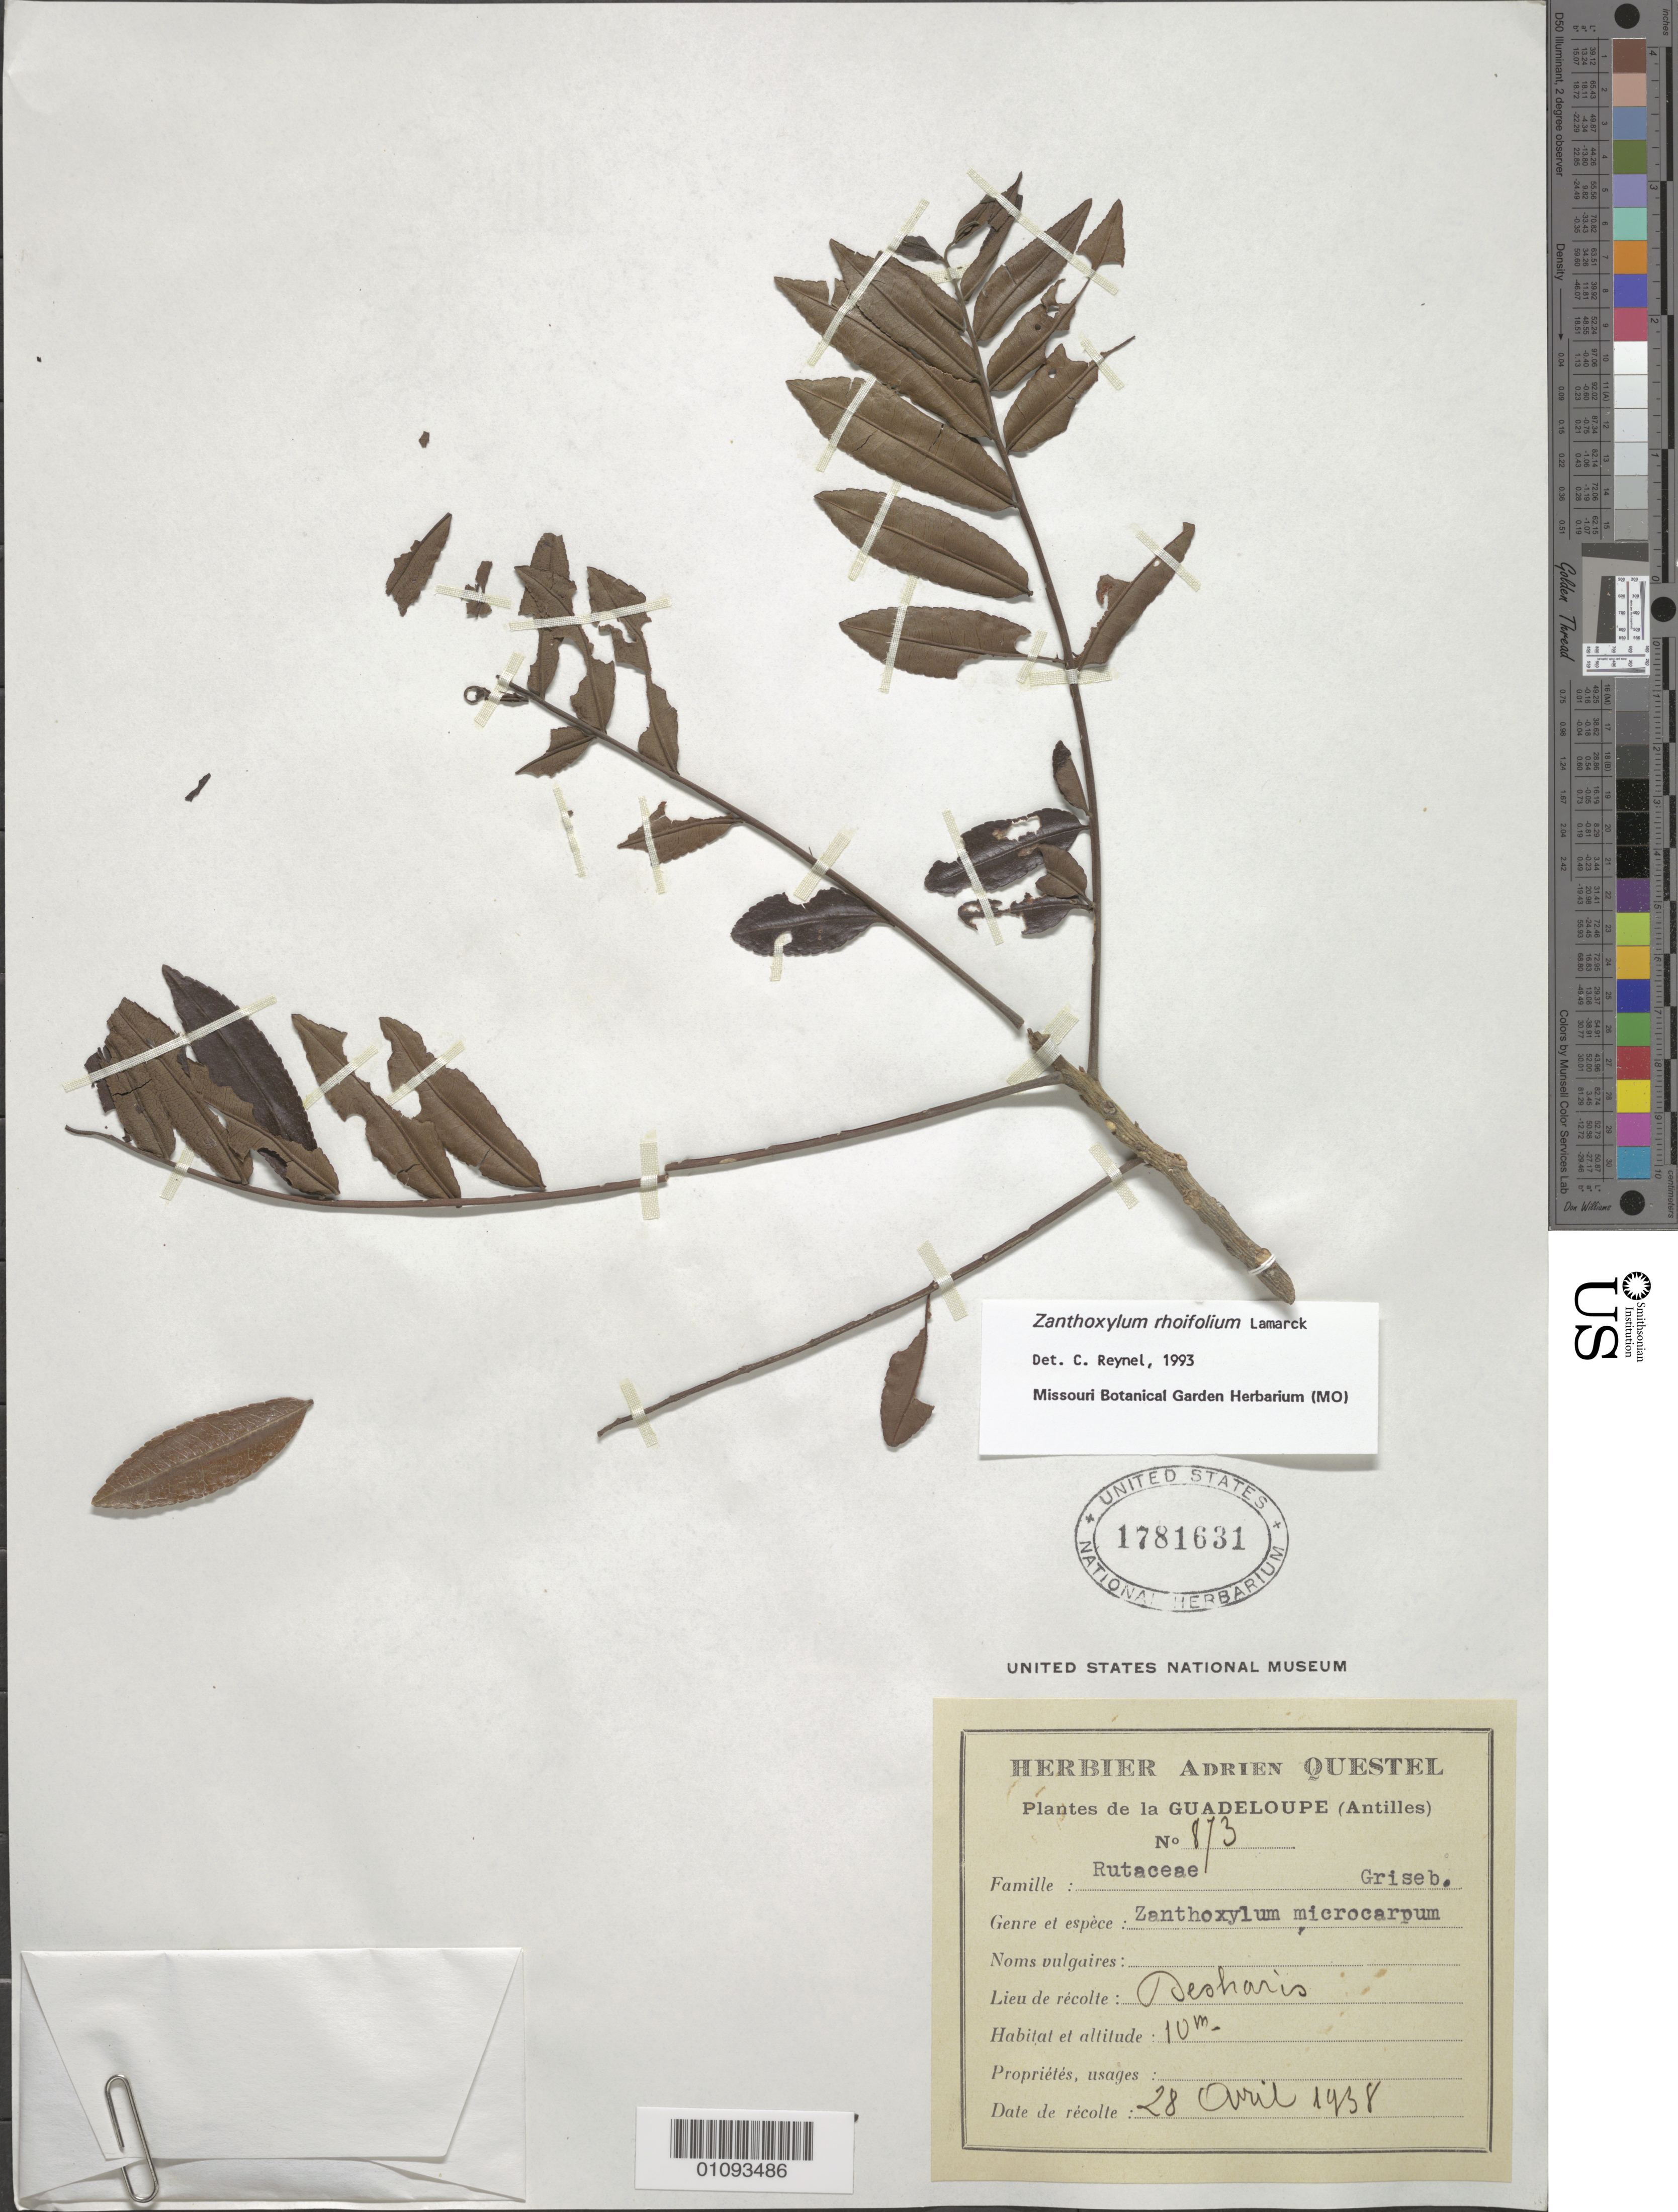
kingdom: Plantae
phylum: Tracheophyta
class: Magnoliopsida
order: Sapindales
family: Rutaceae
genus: Zanthoxylum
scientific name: Zanthoxylum rhoifolium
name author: Lam.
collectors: A. Questel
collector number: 873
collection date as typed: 28 Apr 1938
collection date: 1938-04-28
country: Guadeloupe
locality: Deoharis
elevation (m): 10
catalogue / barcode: US 1781631